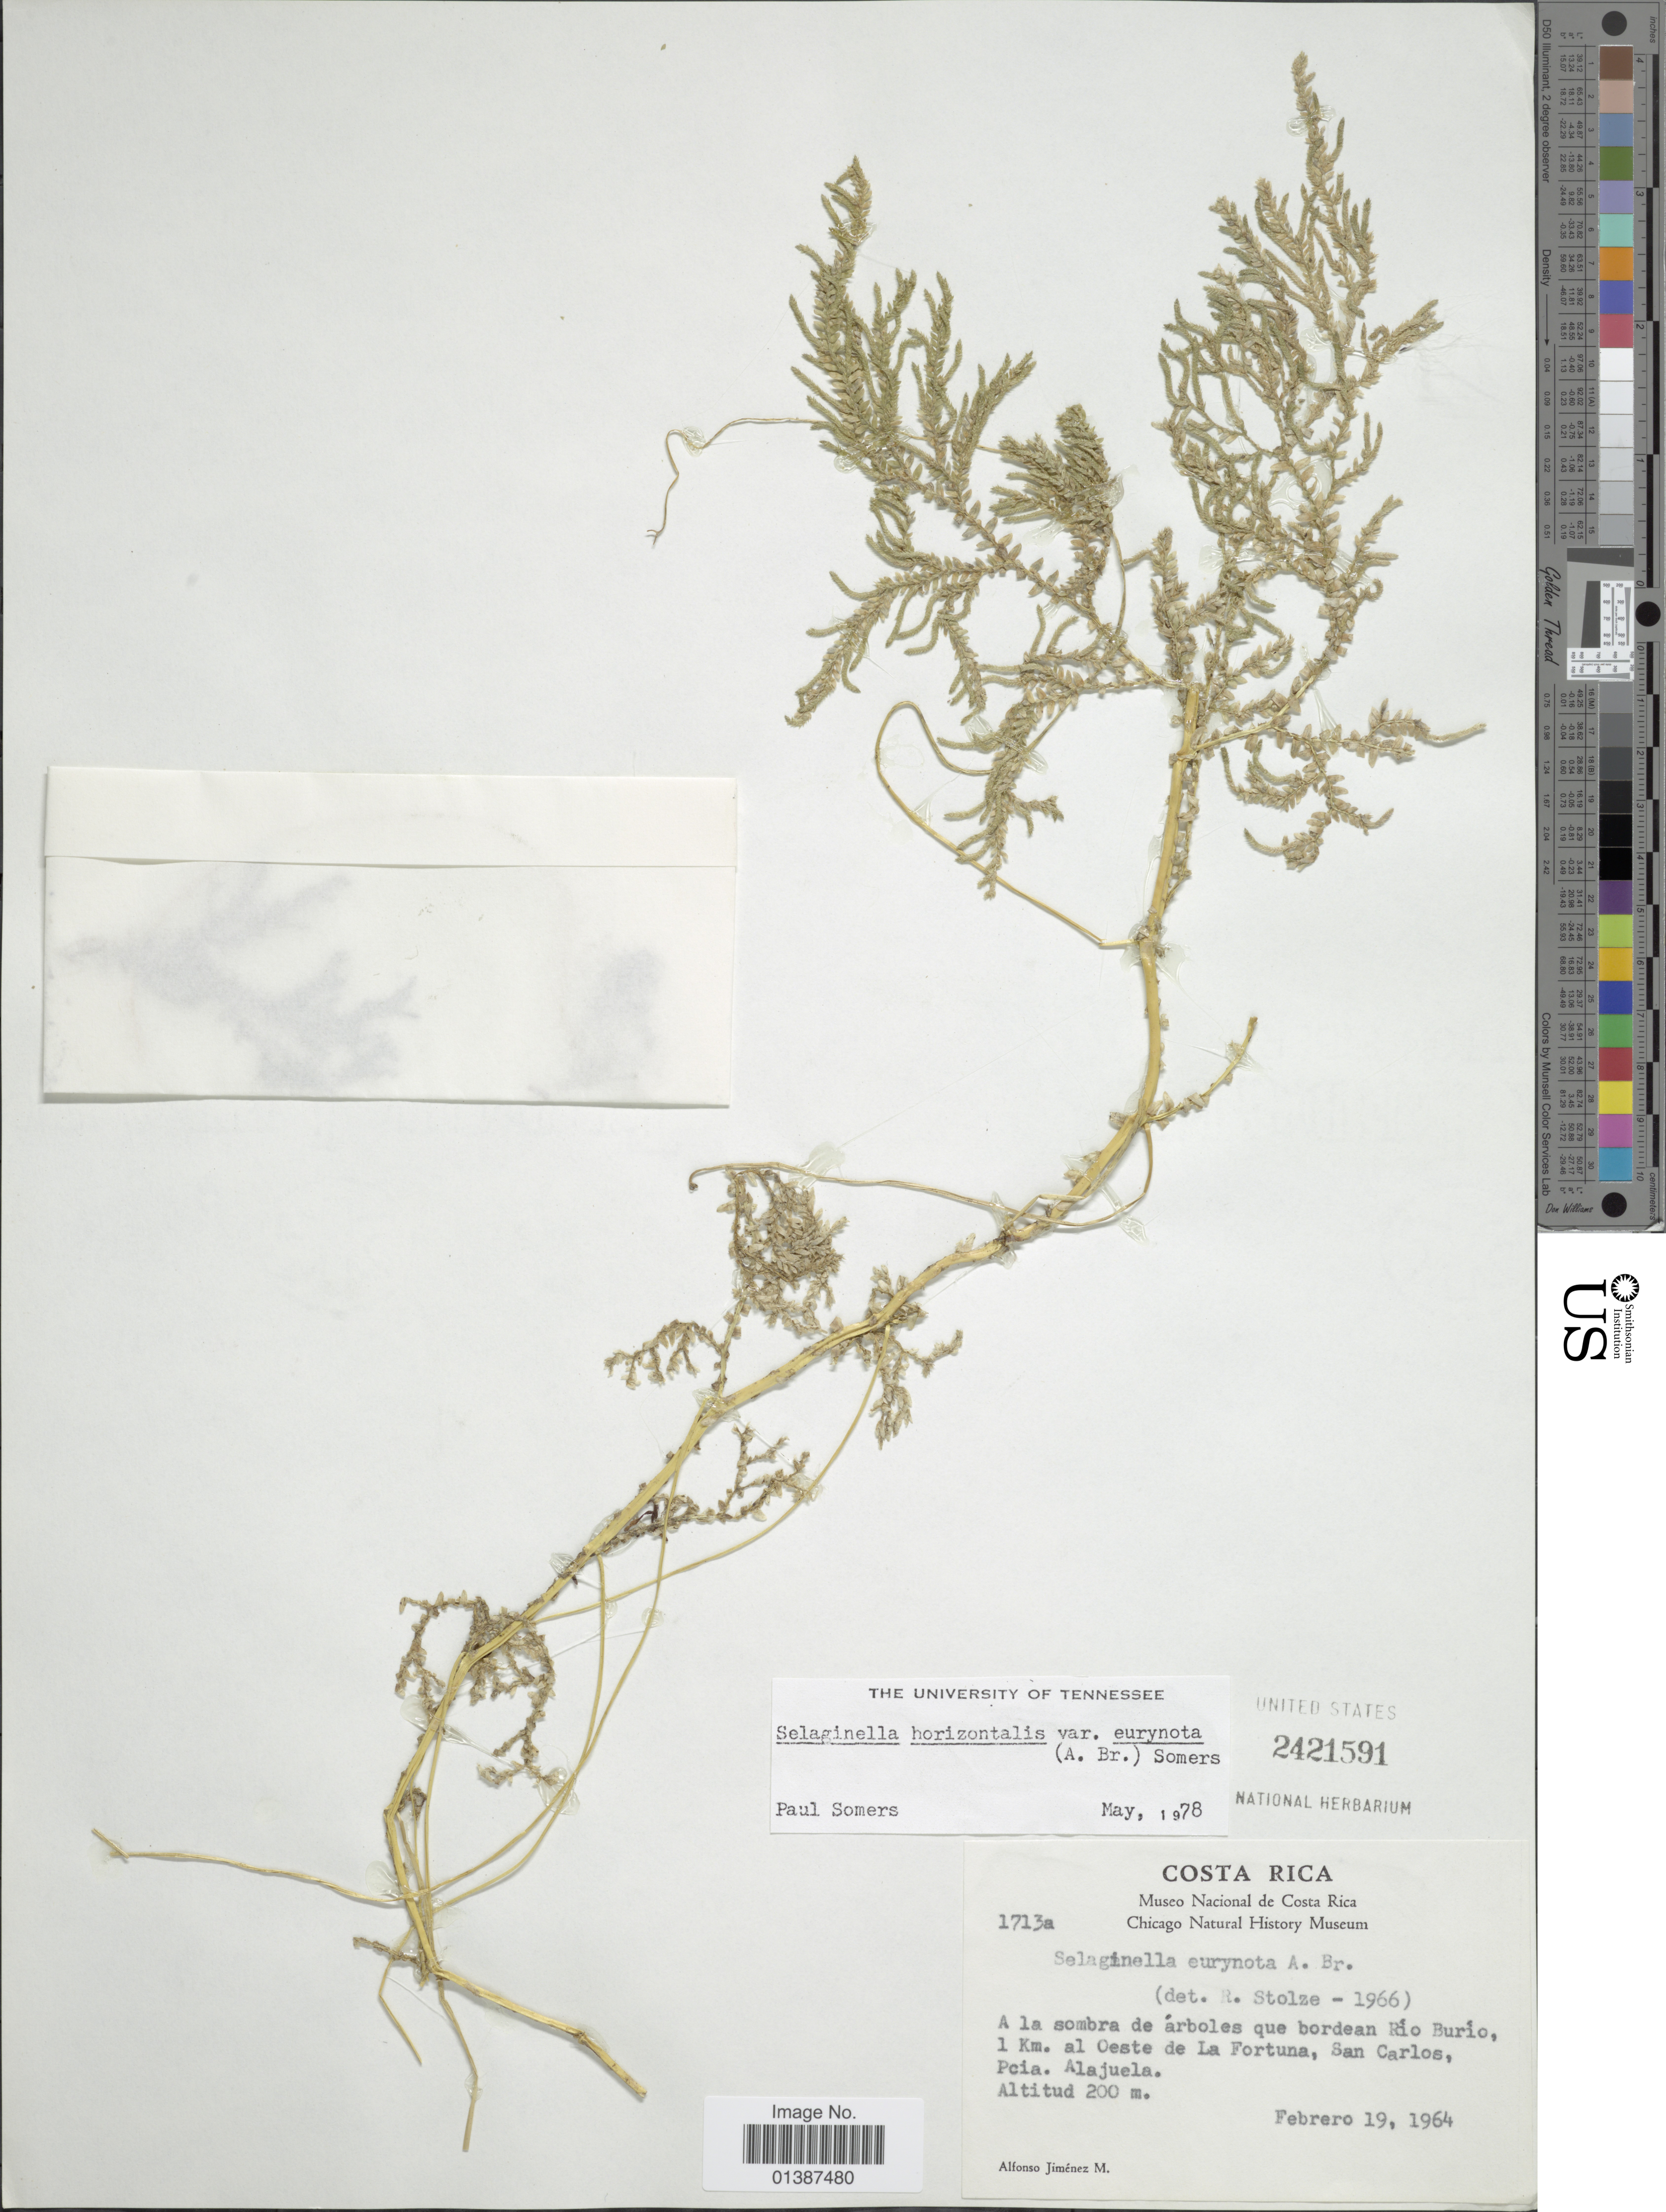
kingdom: Plantae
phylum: Tracheophyta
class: Lycopodiopsida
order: Selaginellales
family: Selaginellaceae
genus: Selaginella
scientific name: Selaginella eurynota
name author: A. Braun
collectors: A. Jimenez M.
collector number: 1713a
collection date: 1964-02-19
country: Costa Rica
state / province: Alajuela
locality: A la sombra de arboles que bordean Rio Burio, 1 km al Oeste de la Fortuna,San Carlos, Pcia Alajuela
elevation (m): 200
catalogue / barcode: US 2421591